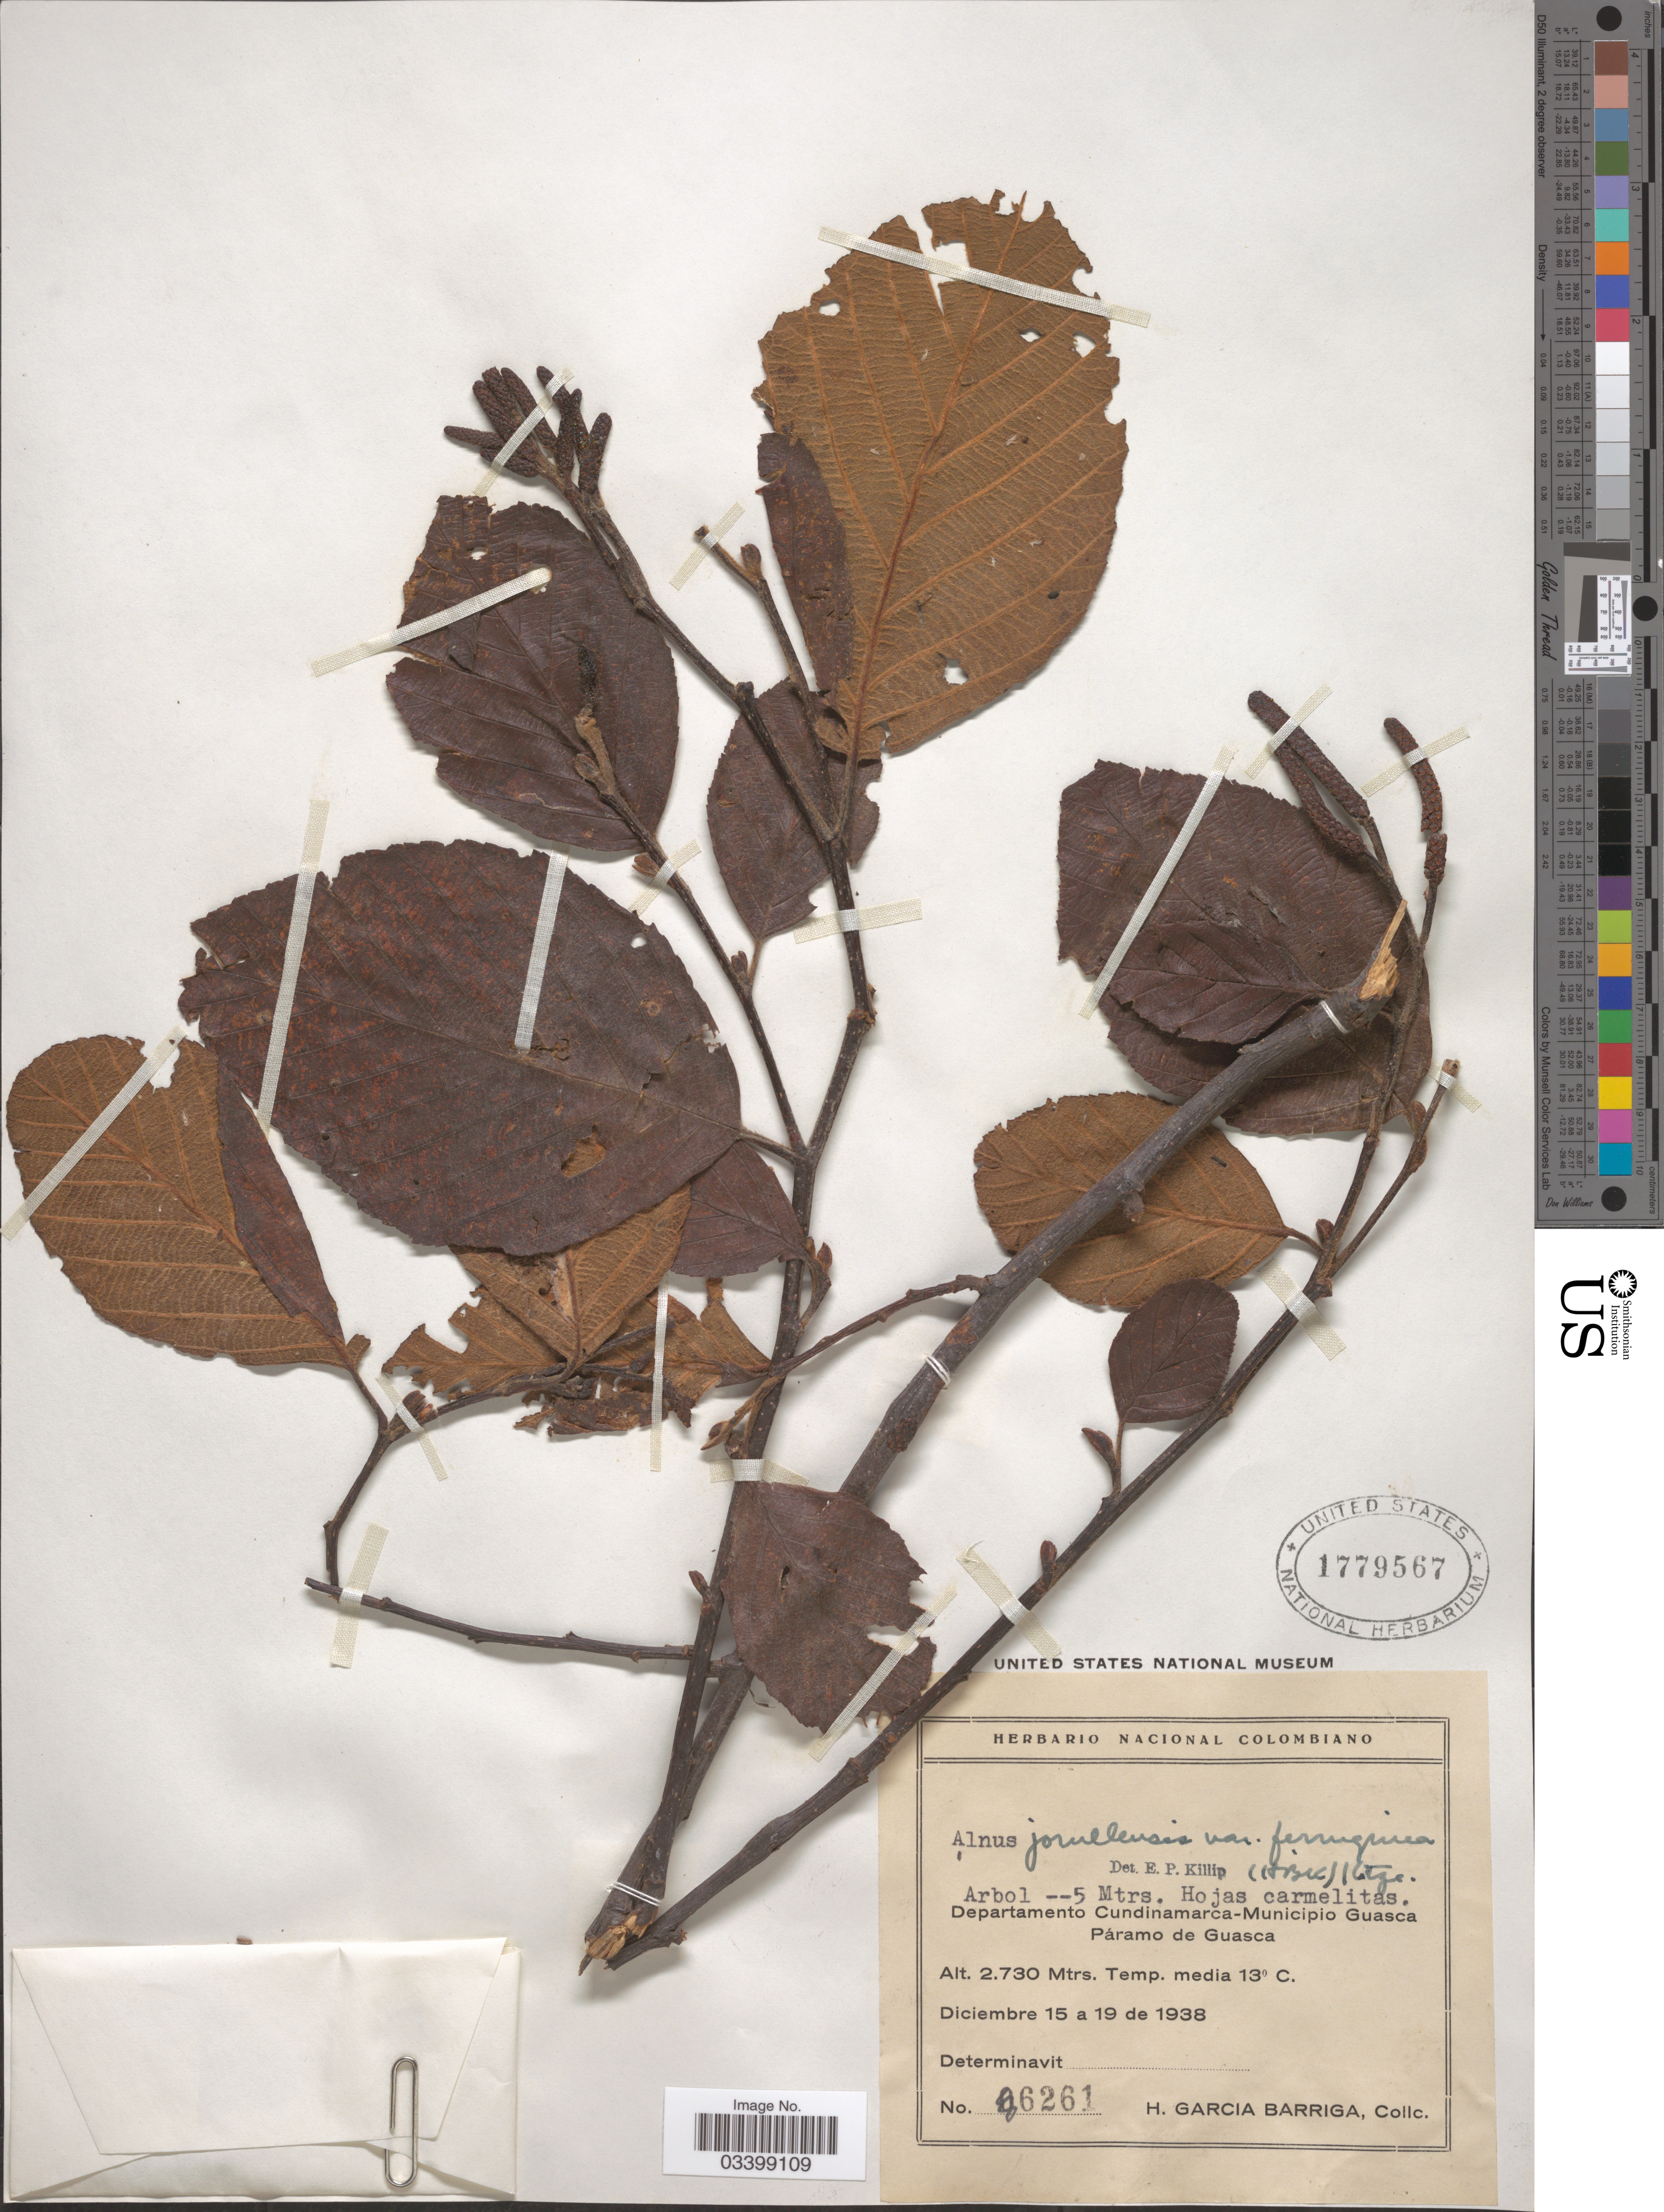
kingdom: Plantae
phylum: Tracheophyta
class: Magnoliopsida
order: Fagales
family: Betulaceae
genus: Alnus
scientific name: Alnus acuminata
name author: Kunth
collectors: H. García Barriga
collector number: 6261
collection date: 1938-12-15/1938-12-19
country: Colombia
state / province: Cundinamarca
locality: Departamento Cundinamarca-Municipio guasca Páramo de Guasca.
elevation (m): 2730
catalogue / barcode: US 1779567